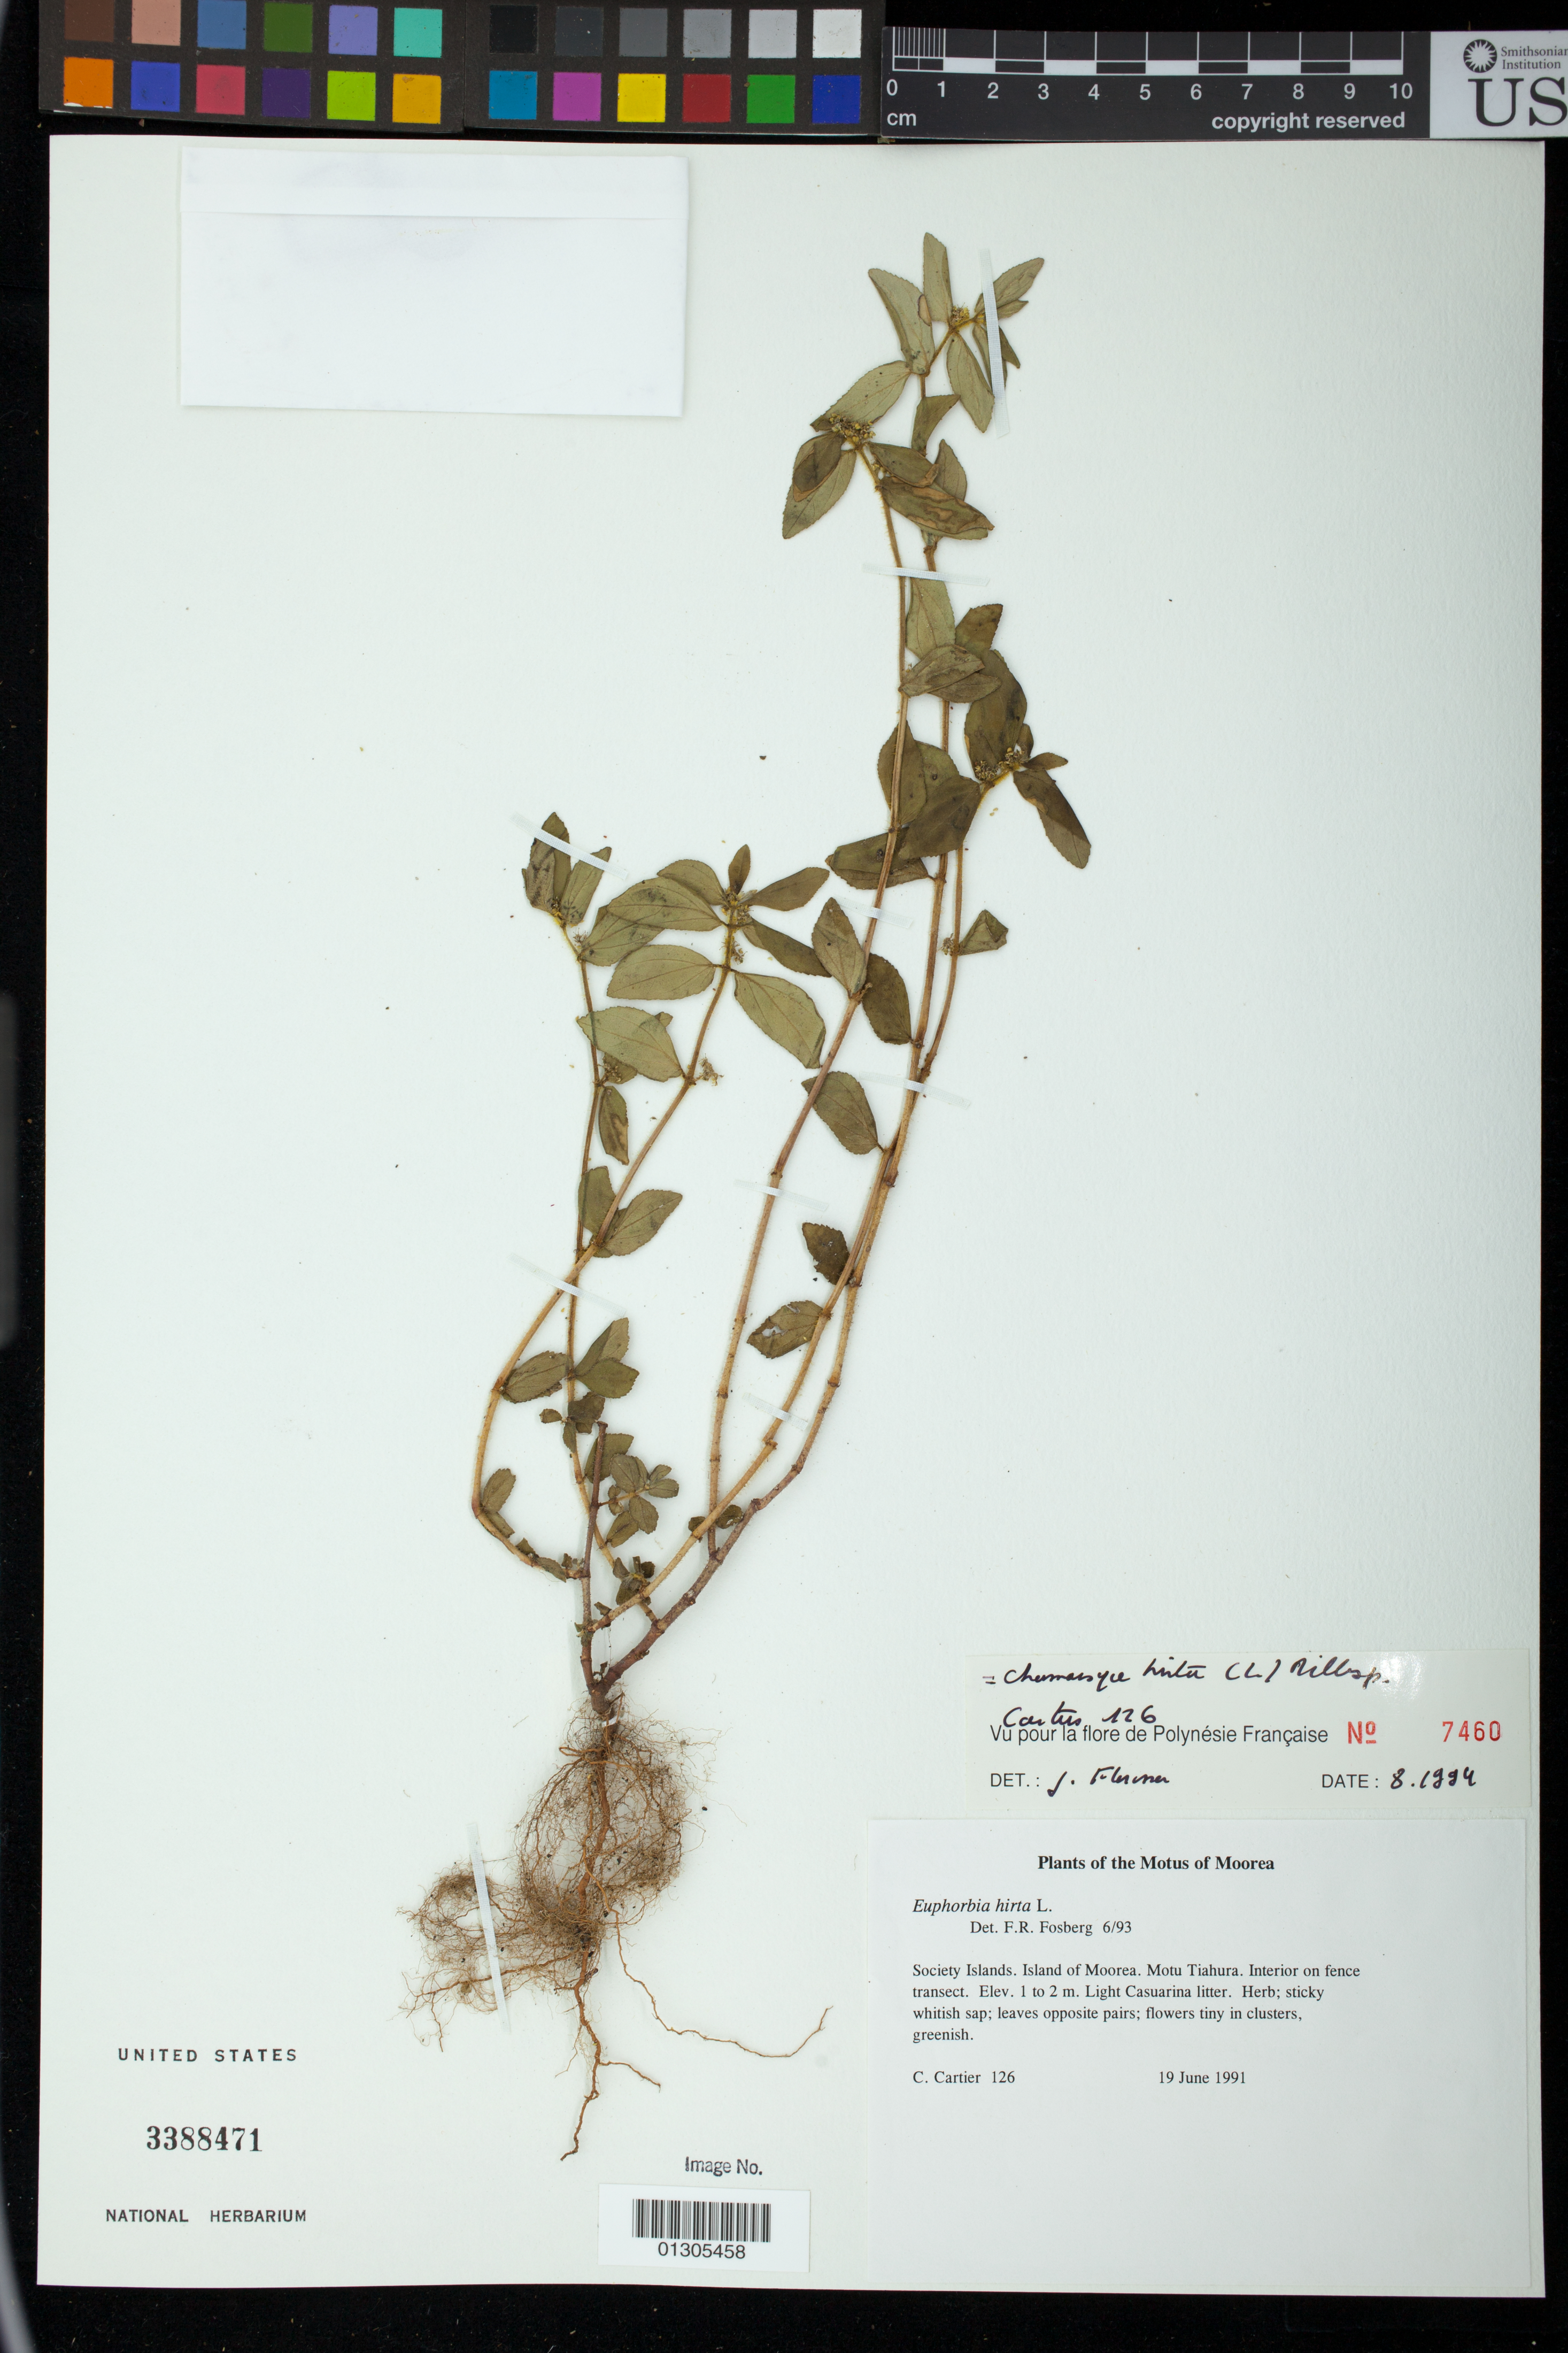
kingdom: Plantae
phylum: Tracheophyta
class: Magnoliopsida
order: Malpighiales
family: Euphorbiaceae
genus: Euphorbia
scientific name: Euphorbia hirta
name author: L.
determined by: Fosberg, F. R.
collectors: C. Cartier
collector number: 126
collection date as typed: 19 Jun 1991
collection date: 1991-06-19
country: French Polynesia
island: Moorea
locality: Interior on fence transect, Tiahura [Society Is.]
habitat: Light Casuarina litter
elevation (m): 1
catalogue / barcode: US 3388471